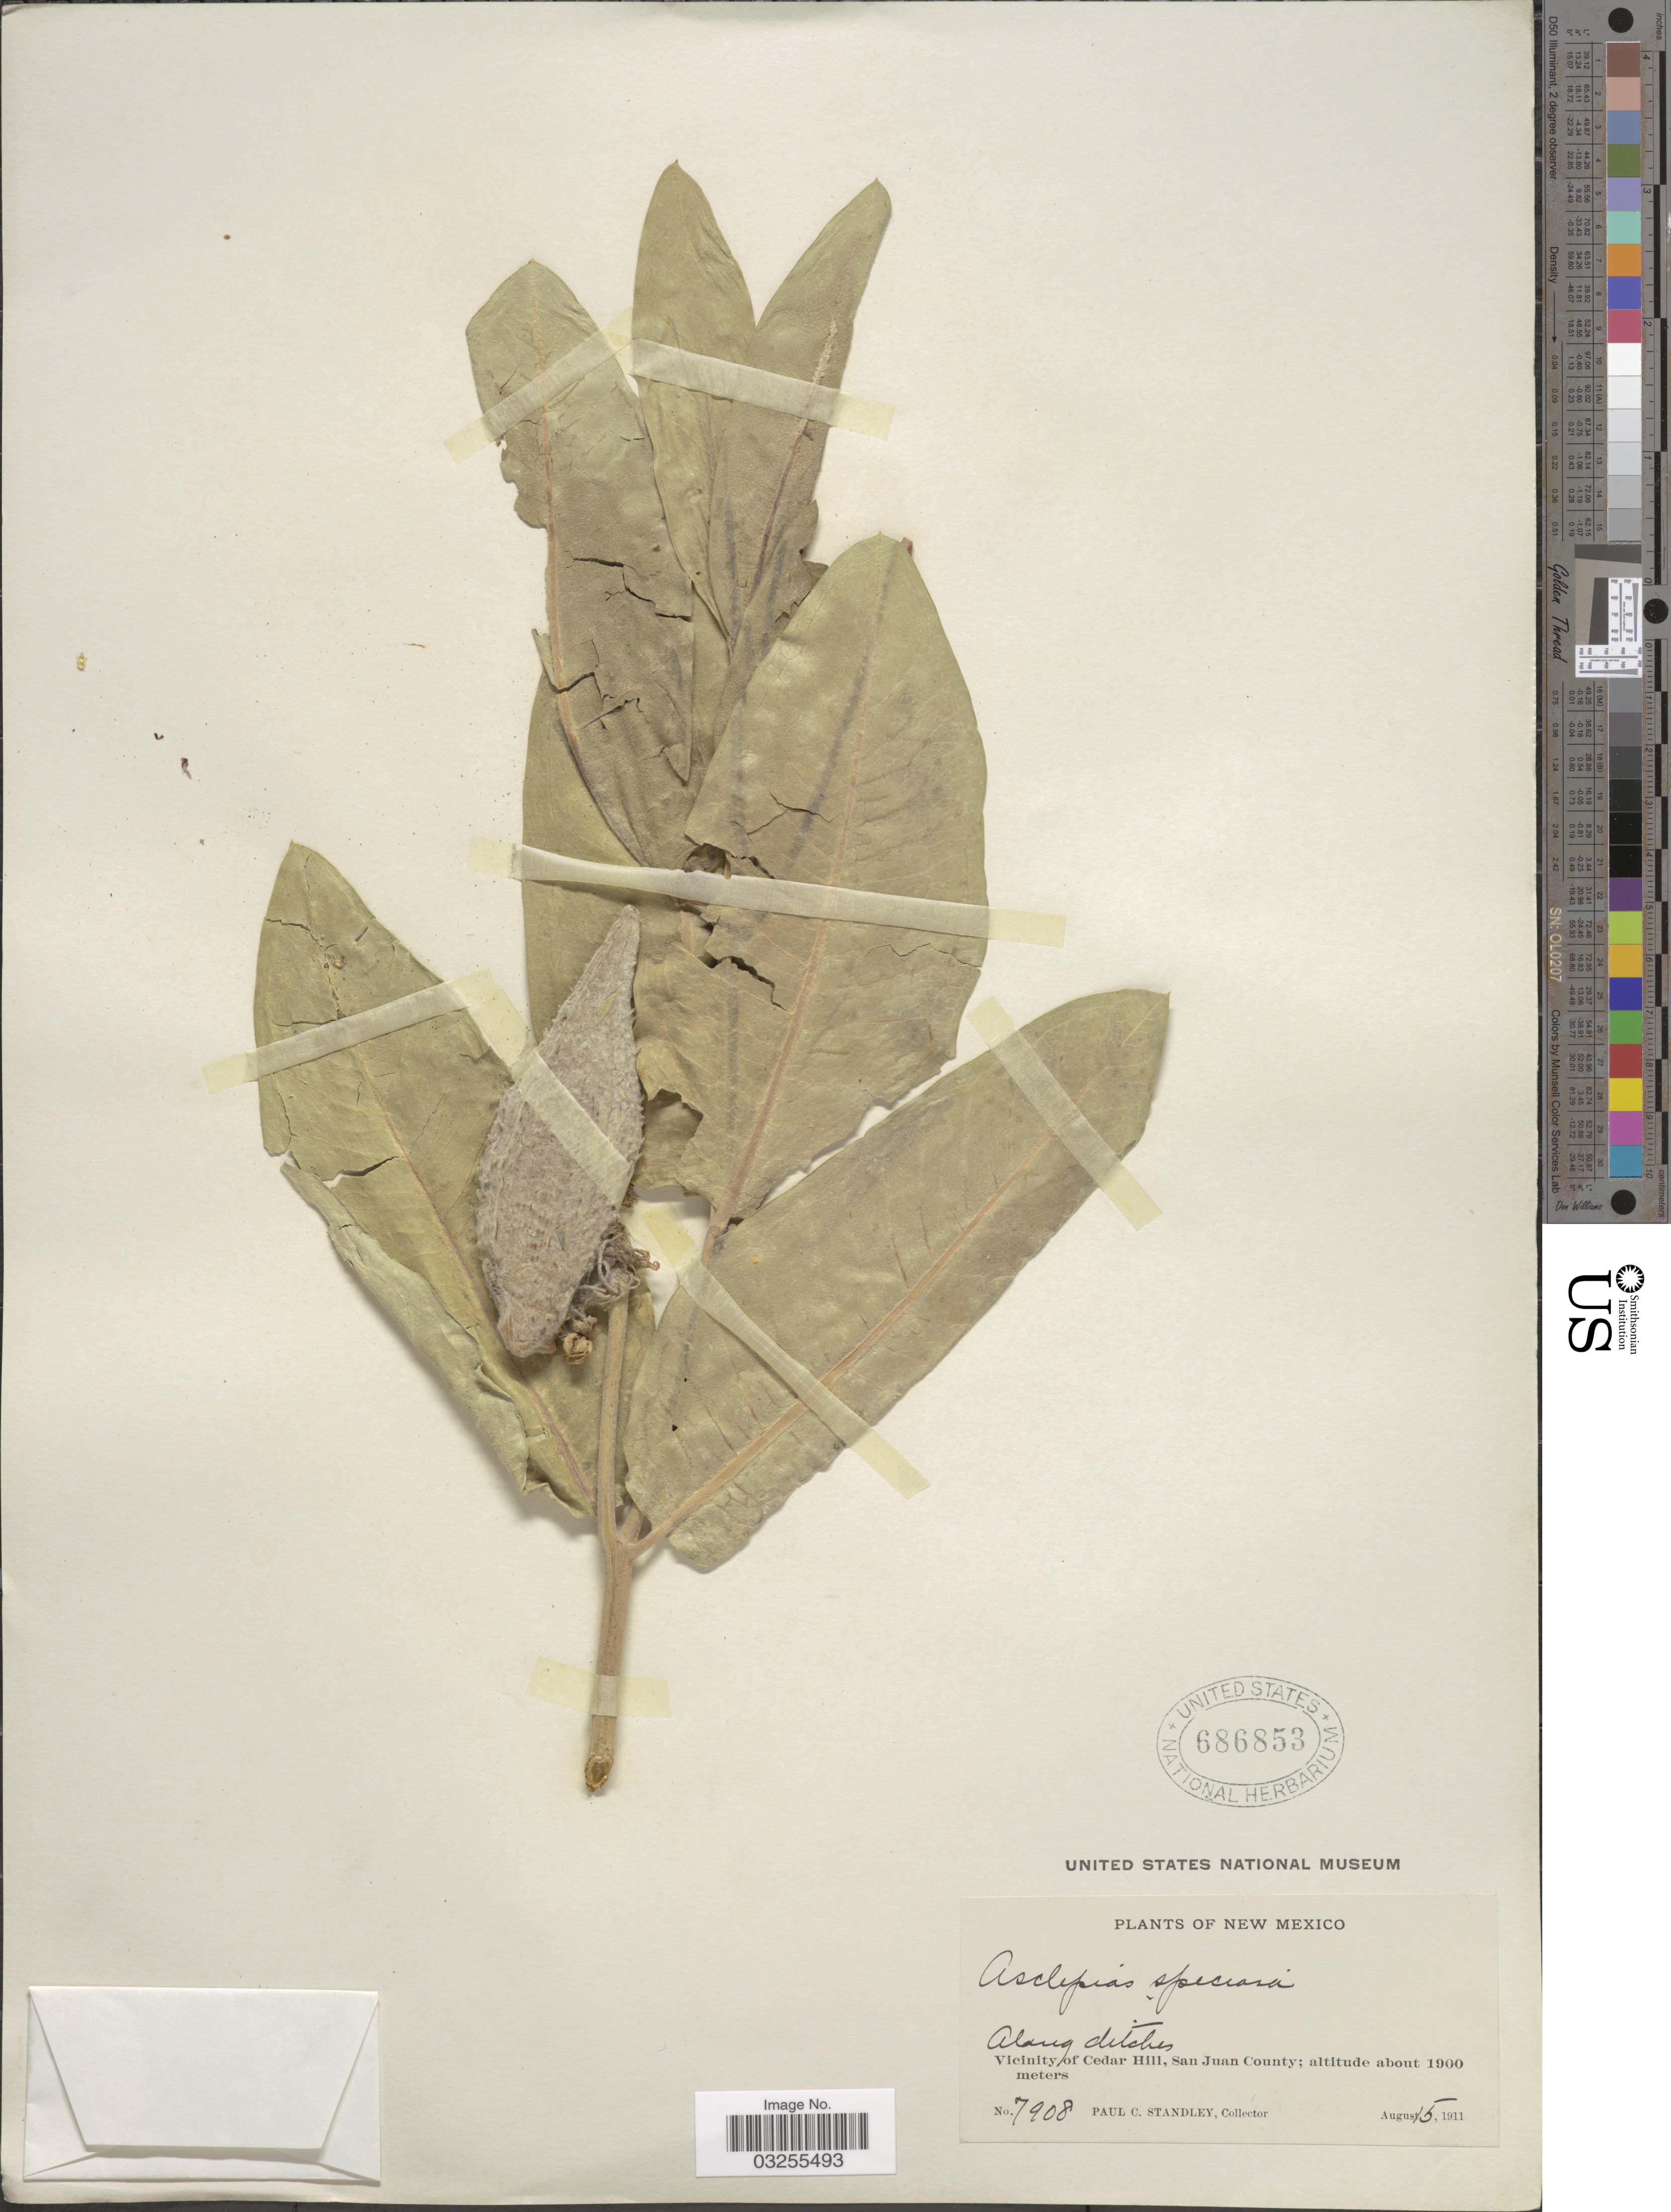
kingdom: Plantae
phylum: Tracheophyta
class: Magnoliopsida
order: Gentianales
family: Apocynaceae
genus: Asclepias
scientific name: Asclepias speciosa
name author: Torr.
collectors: P. C. Standley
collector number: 7908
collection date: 1911-08-15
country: United States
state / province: New Mexico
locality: Along ditches, Vicinity of Cedar Hill, San Juan County.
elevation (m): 1900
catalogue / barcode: US 686853